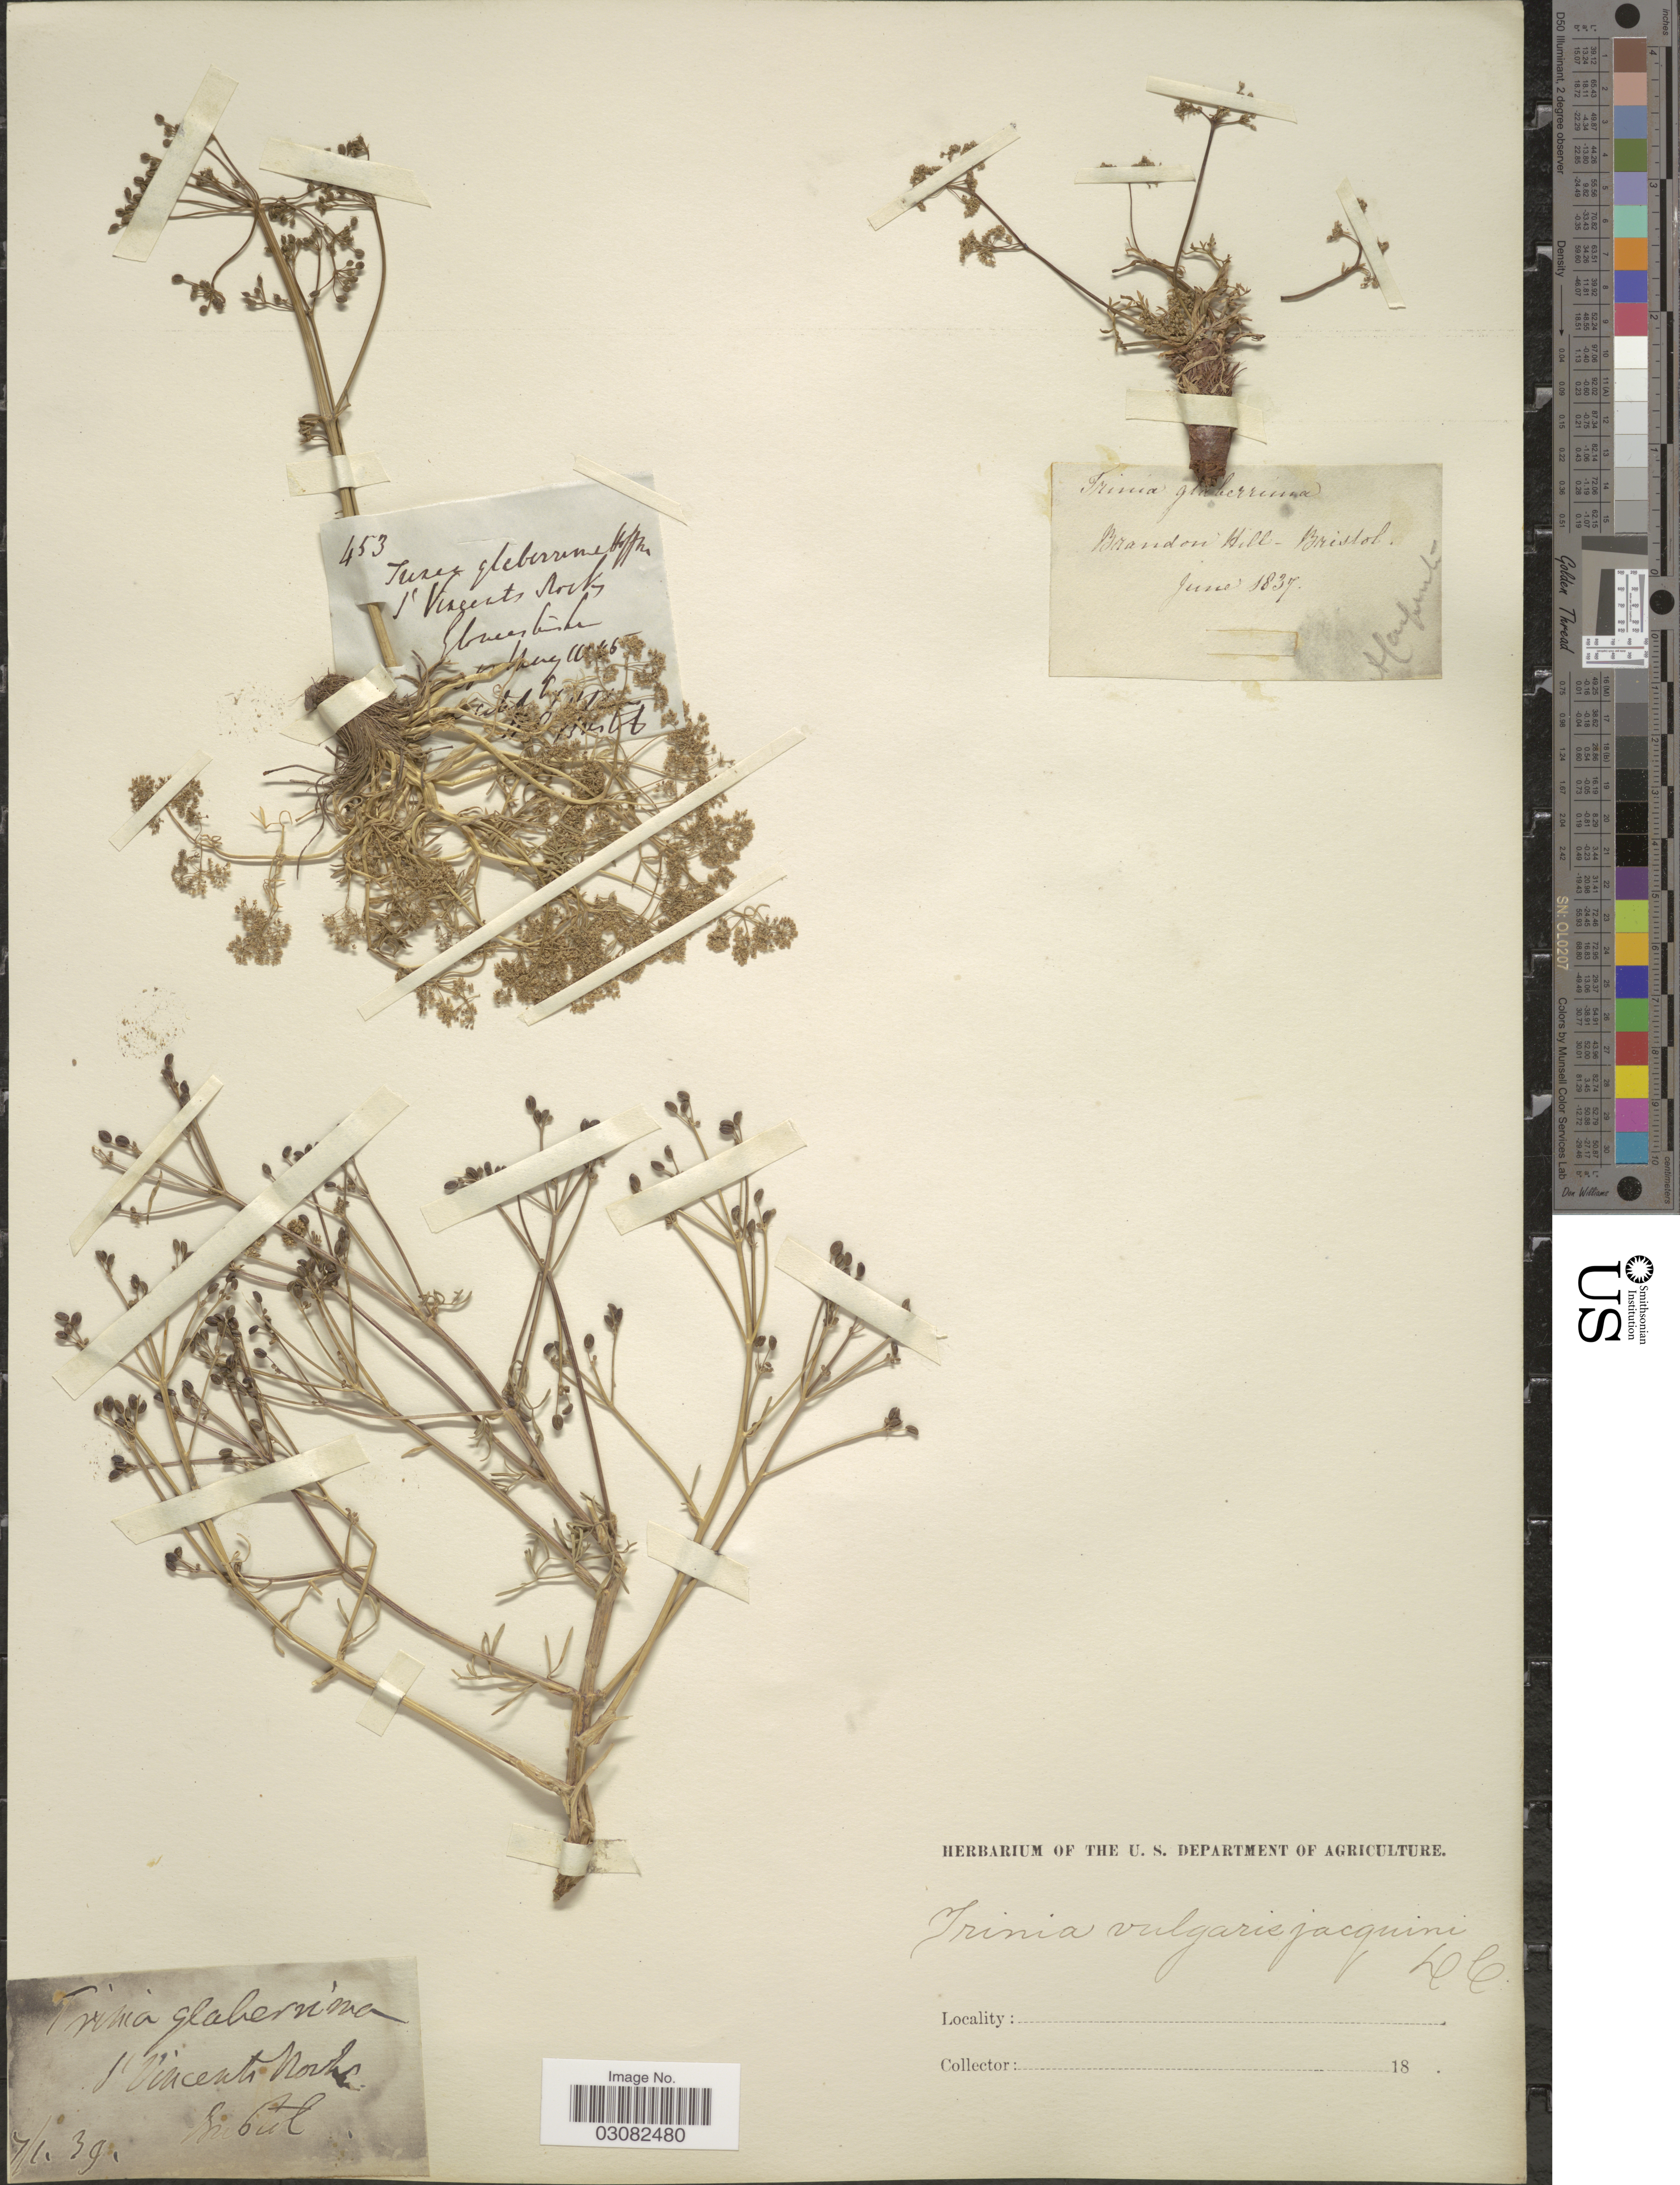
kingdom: Plantae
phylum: Tracheophyta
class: Magnoliopsida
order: Apiales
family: Apiaceae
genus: Trinia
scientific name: Trinia vulgaris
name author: DC.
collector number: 453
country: United Kingdom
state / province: England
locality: St. Vincents Rock [illegible text]